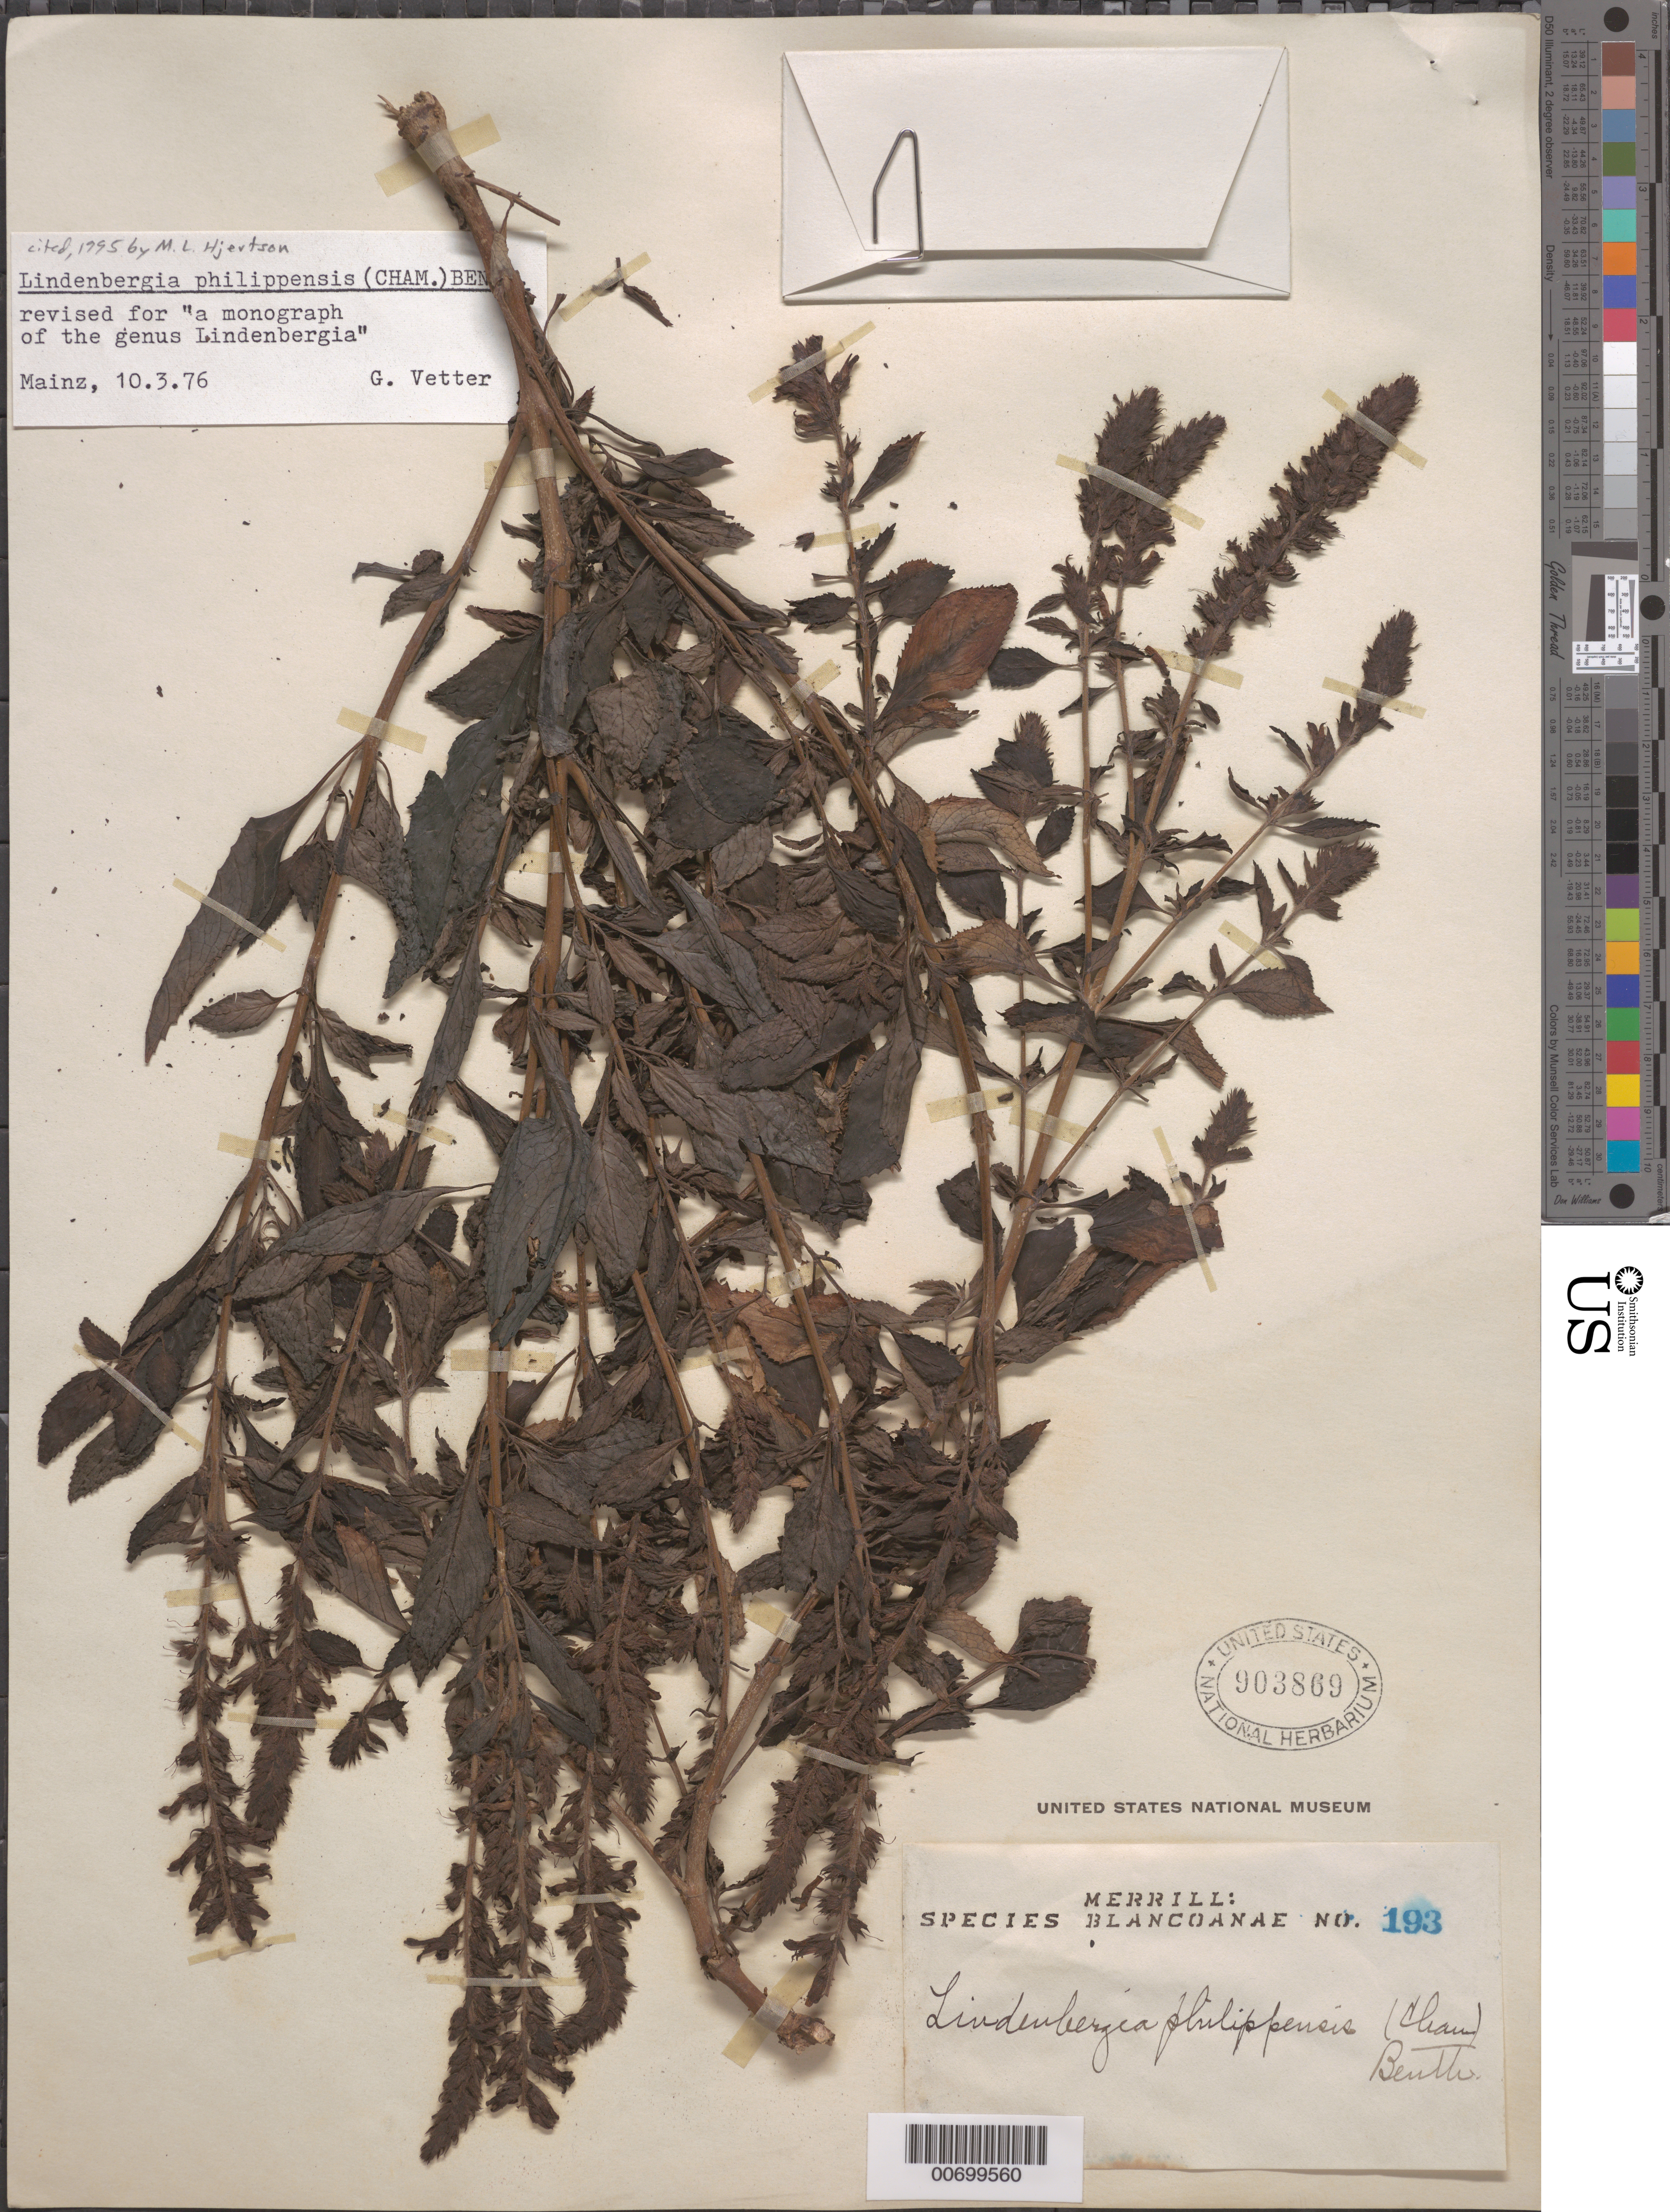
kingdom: Plantae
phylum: Tracheophyta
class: Magnoliopsida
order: Lamiales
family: Orobanchaceae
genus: Lindenbergia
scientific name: Lindenbergia philippensis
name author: (Cham. & Schltdl.) Benth.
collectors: E. D. Merrill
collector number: Sp. Blancoan. 0193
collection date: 1914-11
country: Philippines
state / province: National Capital Region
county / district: Manila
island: Luzon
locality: Manila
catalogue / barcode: US 903869